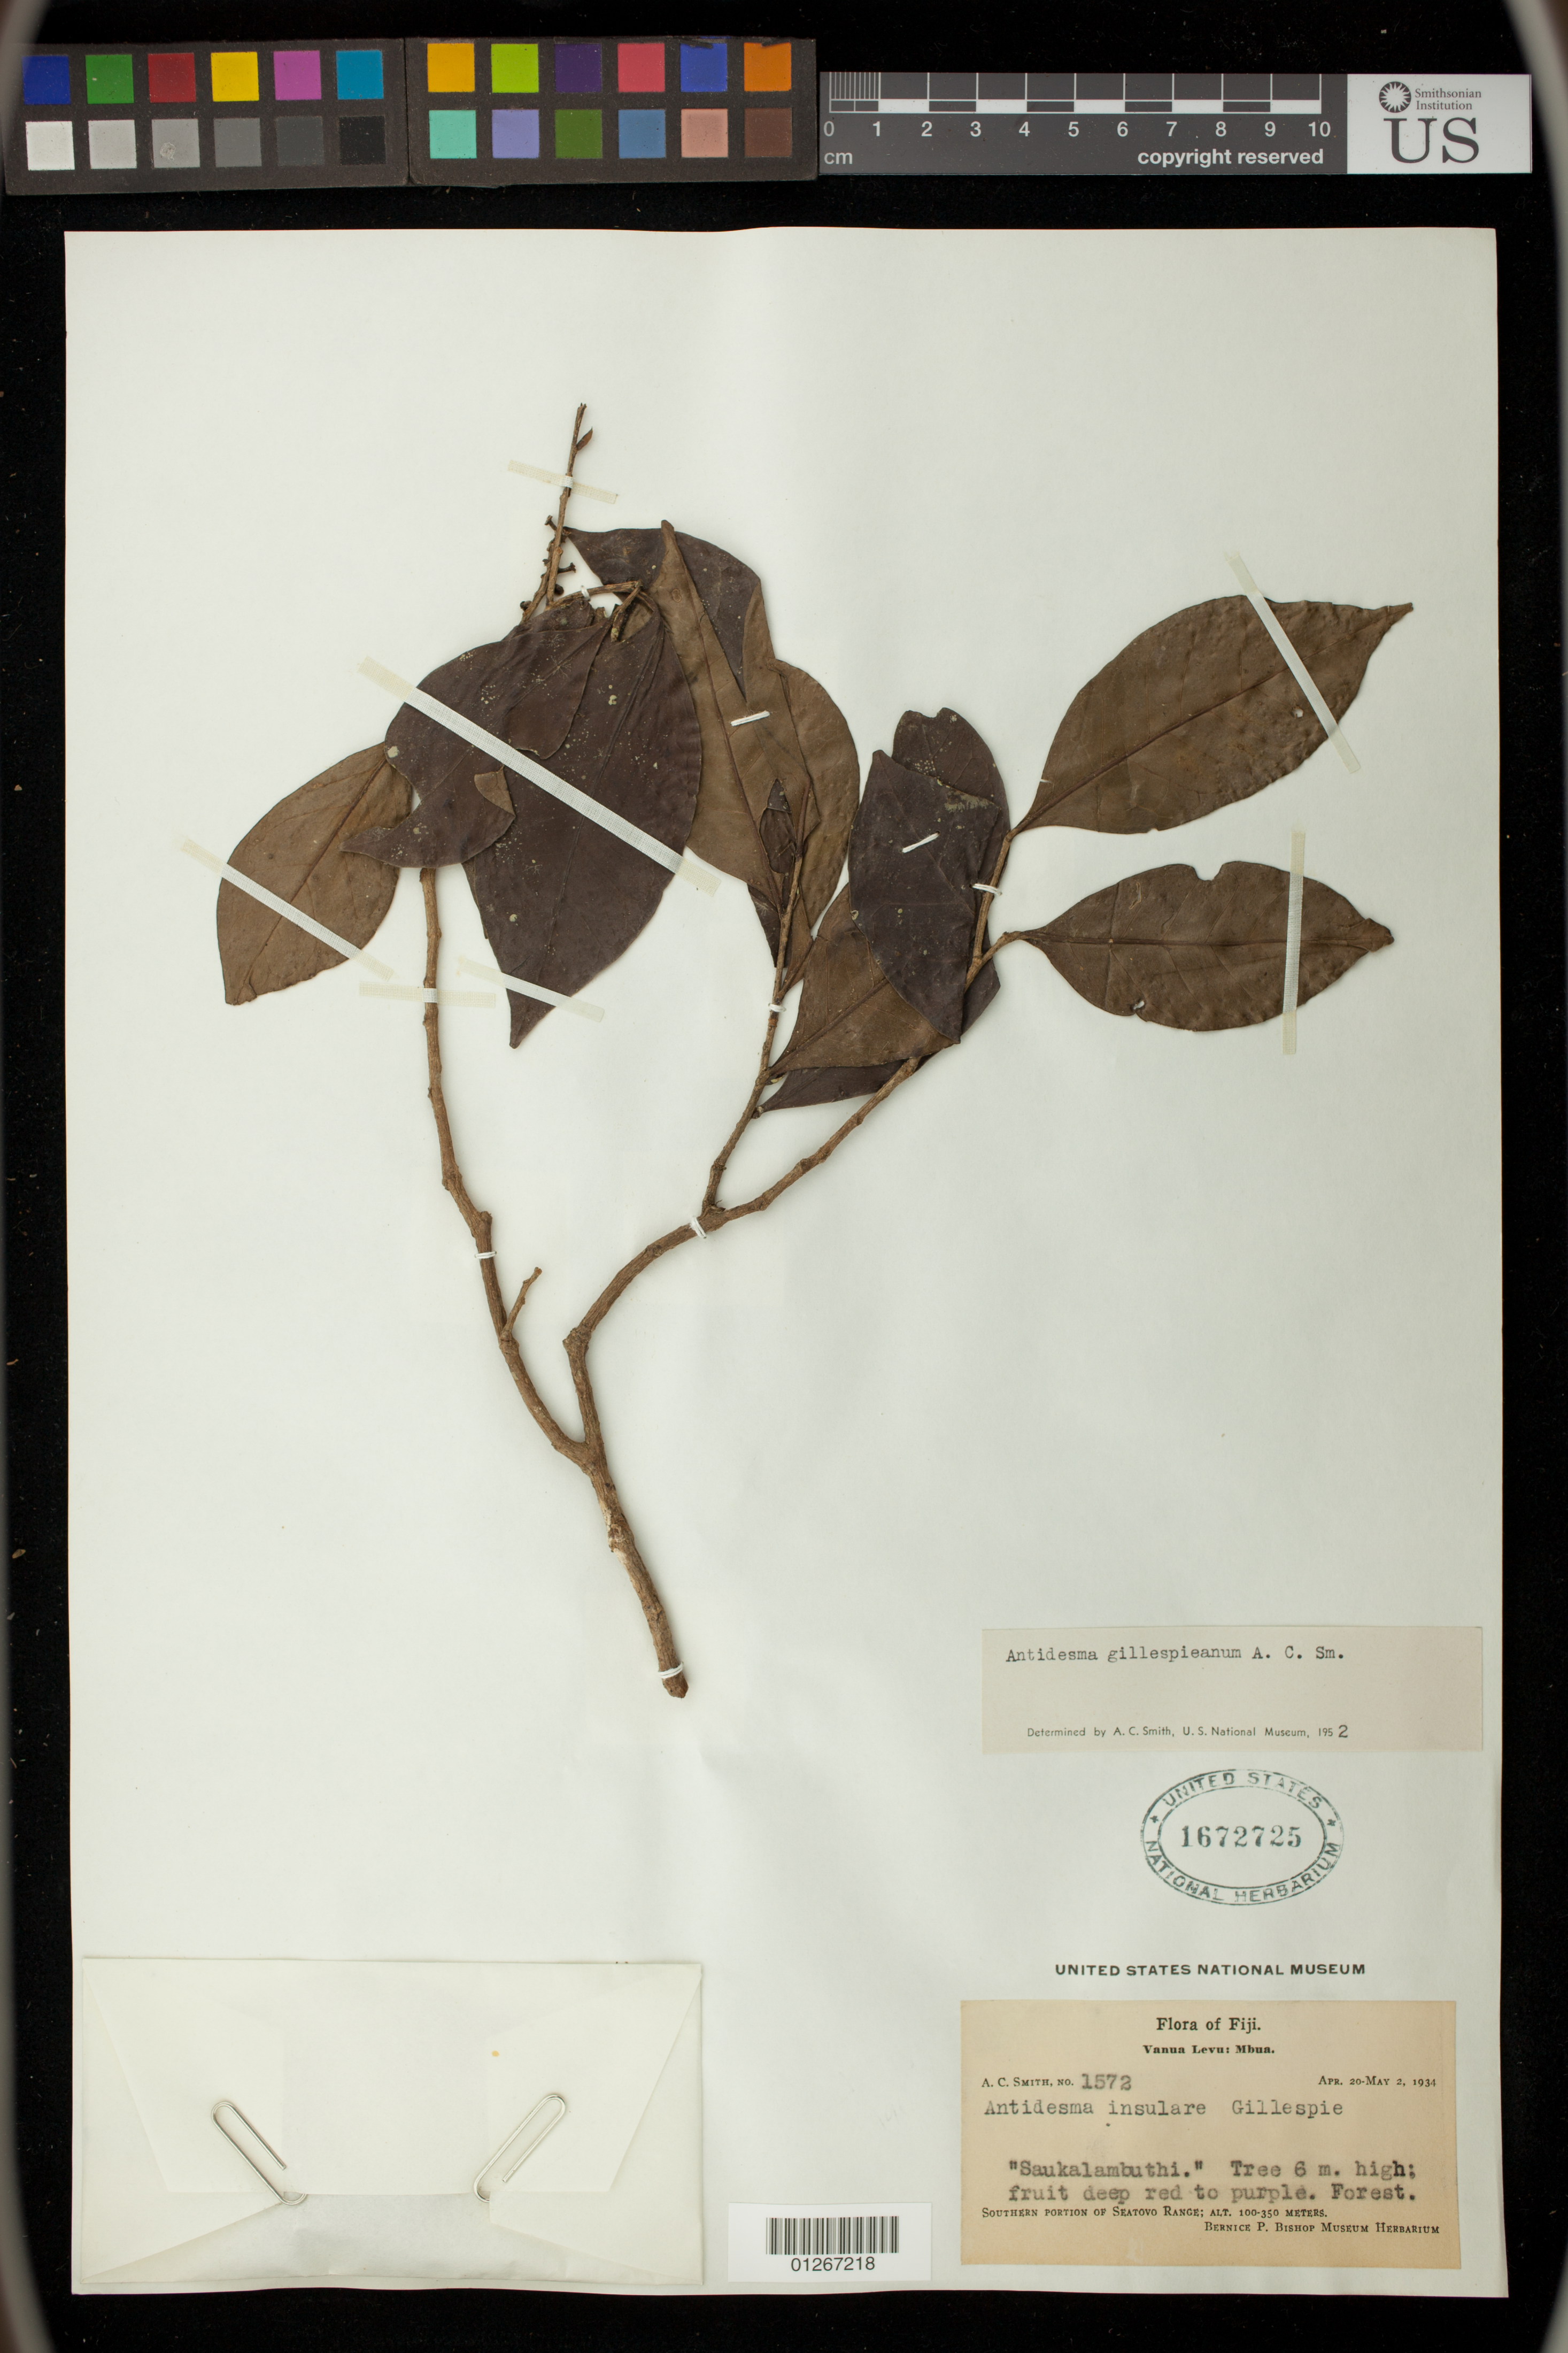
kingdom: Plantae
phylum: Tracheophyta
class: Magnoliopsida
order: Malpighiales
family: Phyllanthaceae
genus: Antidesma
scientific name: Antidesma gillespieanum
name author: A.C. Sm.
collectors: A. C. Smith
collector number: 1572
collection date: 1934-04-20/1934-05-02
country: Fiji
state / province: Northern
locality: Southern portion of Seatovo Range, Vanua Levu: Mbua.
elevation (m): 100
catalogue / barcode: US 1672725